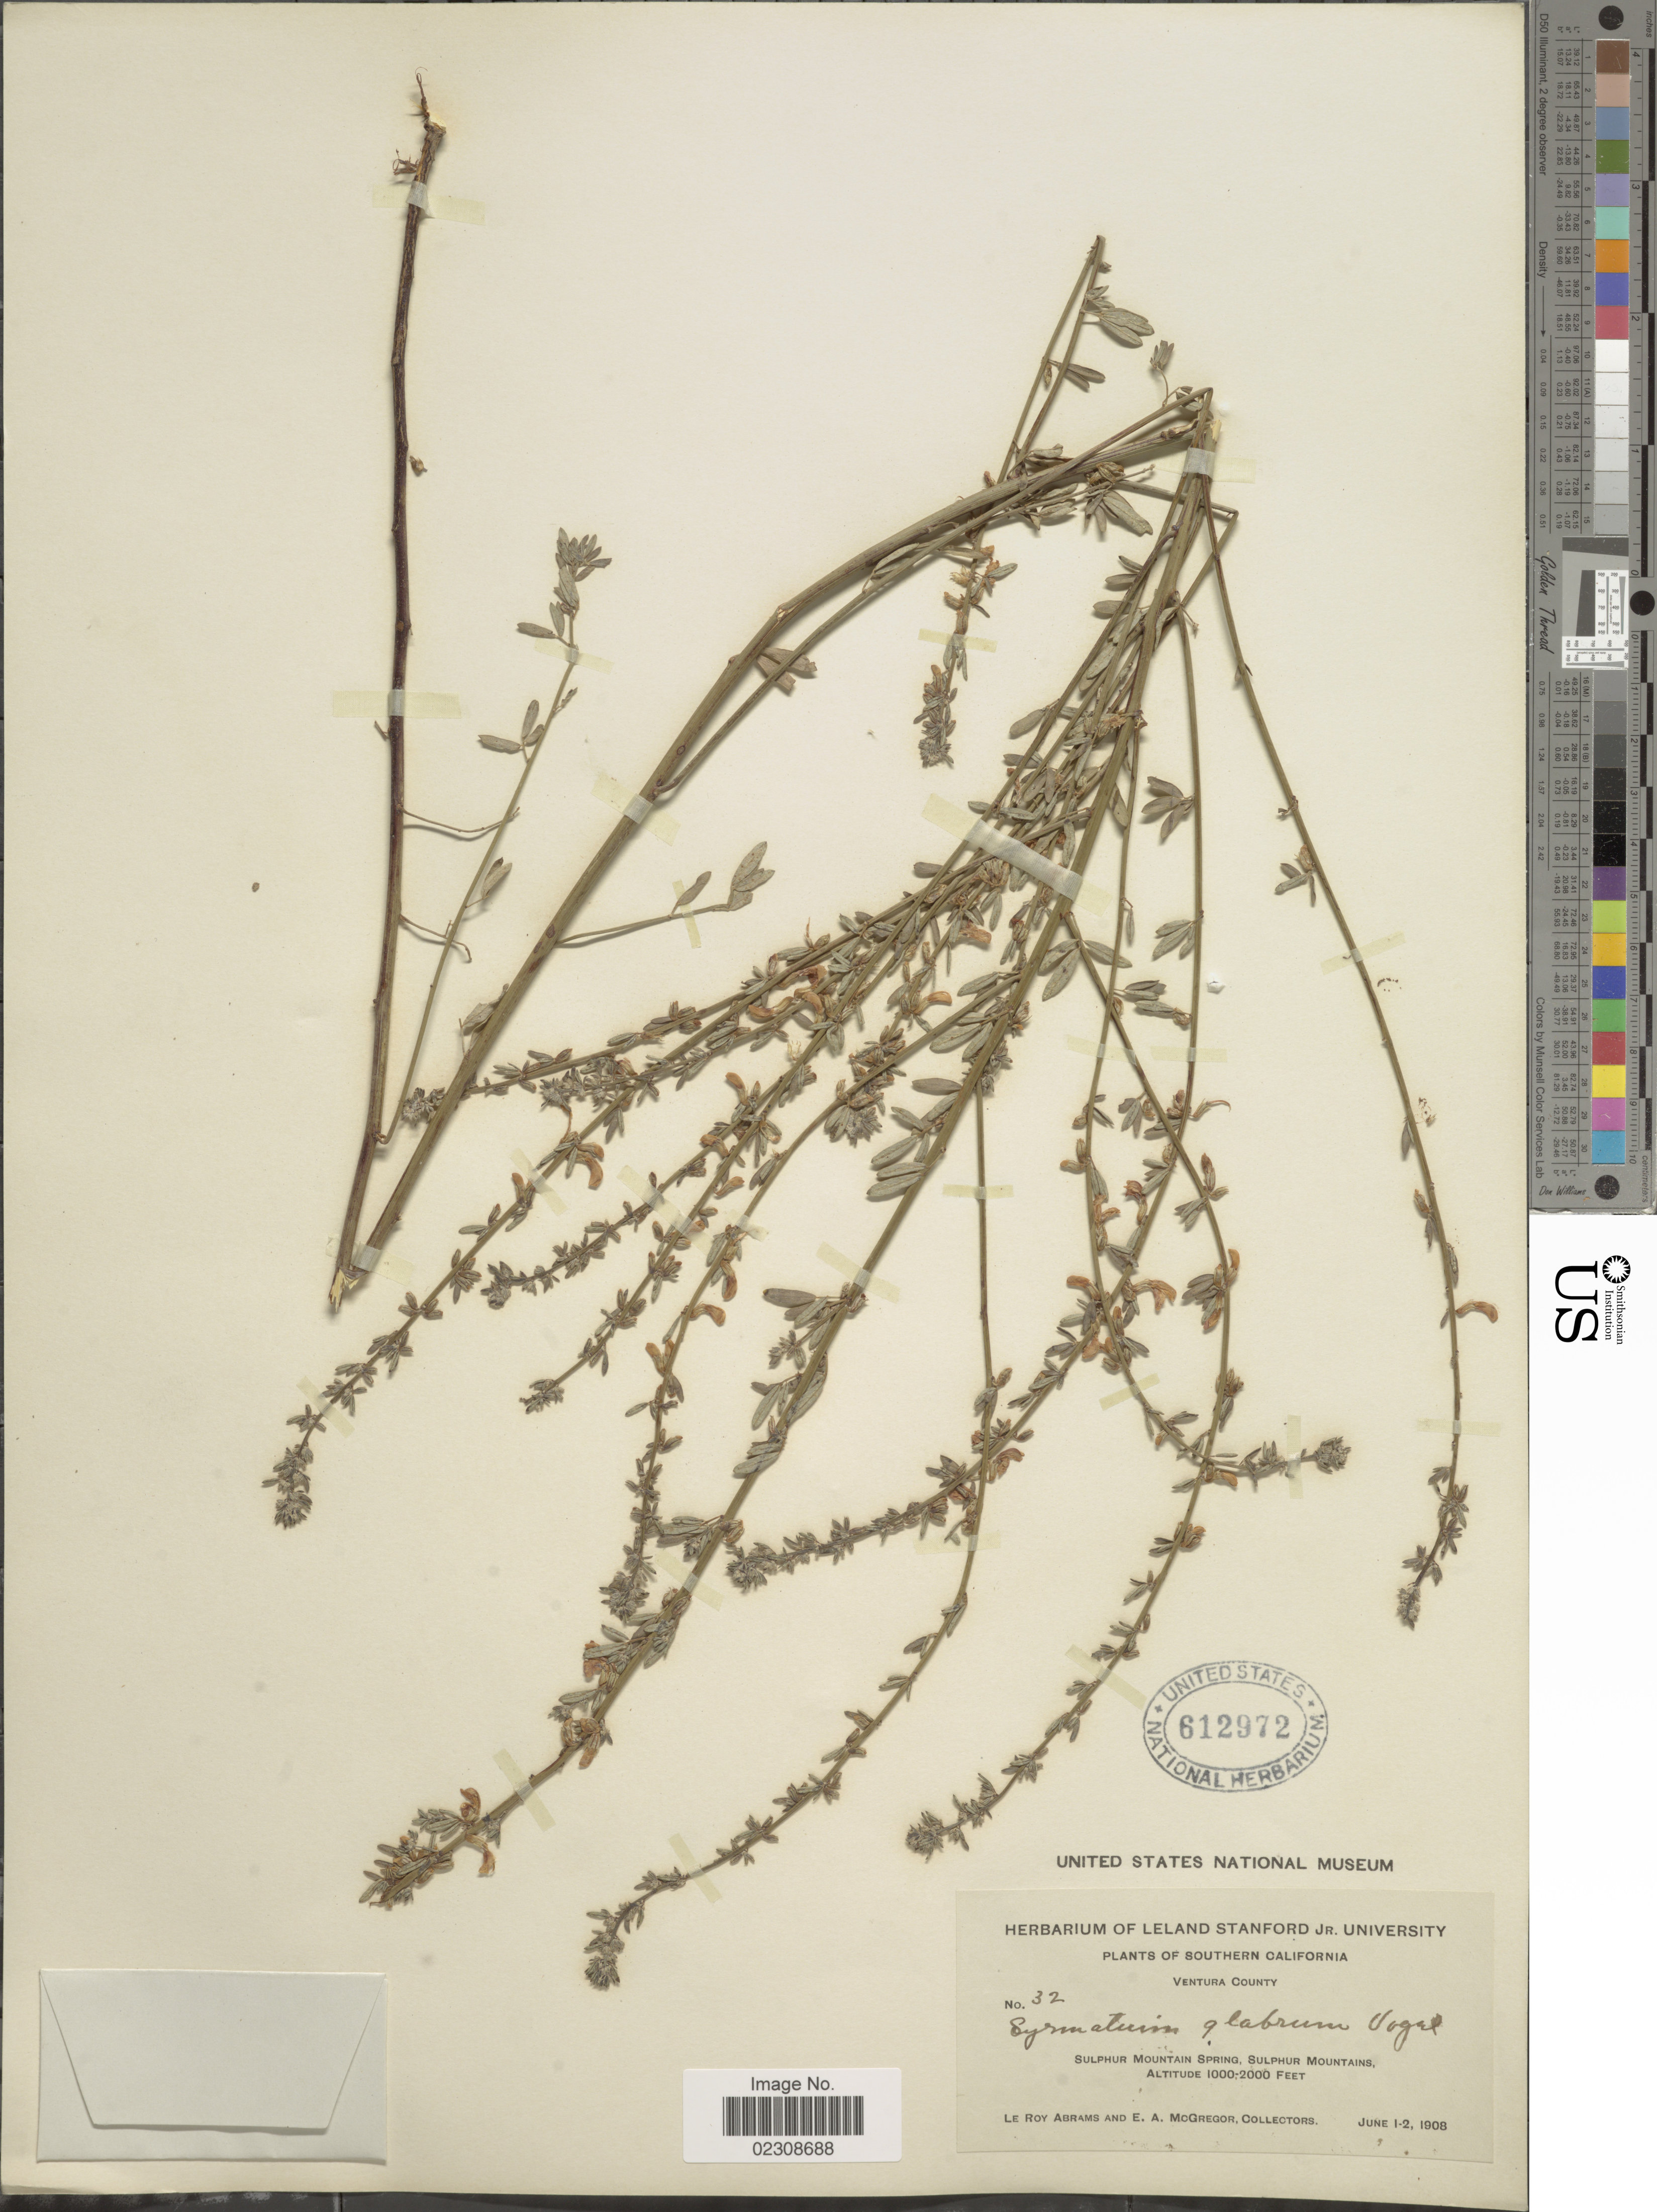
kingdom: Plantae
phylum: Tracheophyta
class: Magnoliopsida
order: Fabales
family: Fabaceae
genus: Syrmatium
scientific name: Syrmatium glabrum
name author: Vogel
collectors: L. Abrams & E. A. McGregor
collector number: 32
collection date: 1908-06-01/1908-06-02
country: United States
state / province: California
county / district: Ventura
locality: Southern California. Ventura County. Sulphur Mountain Spring, Sulphur Mountains.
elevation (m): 305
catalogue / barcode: US 612972